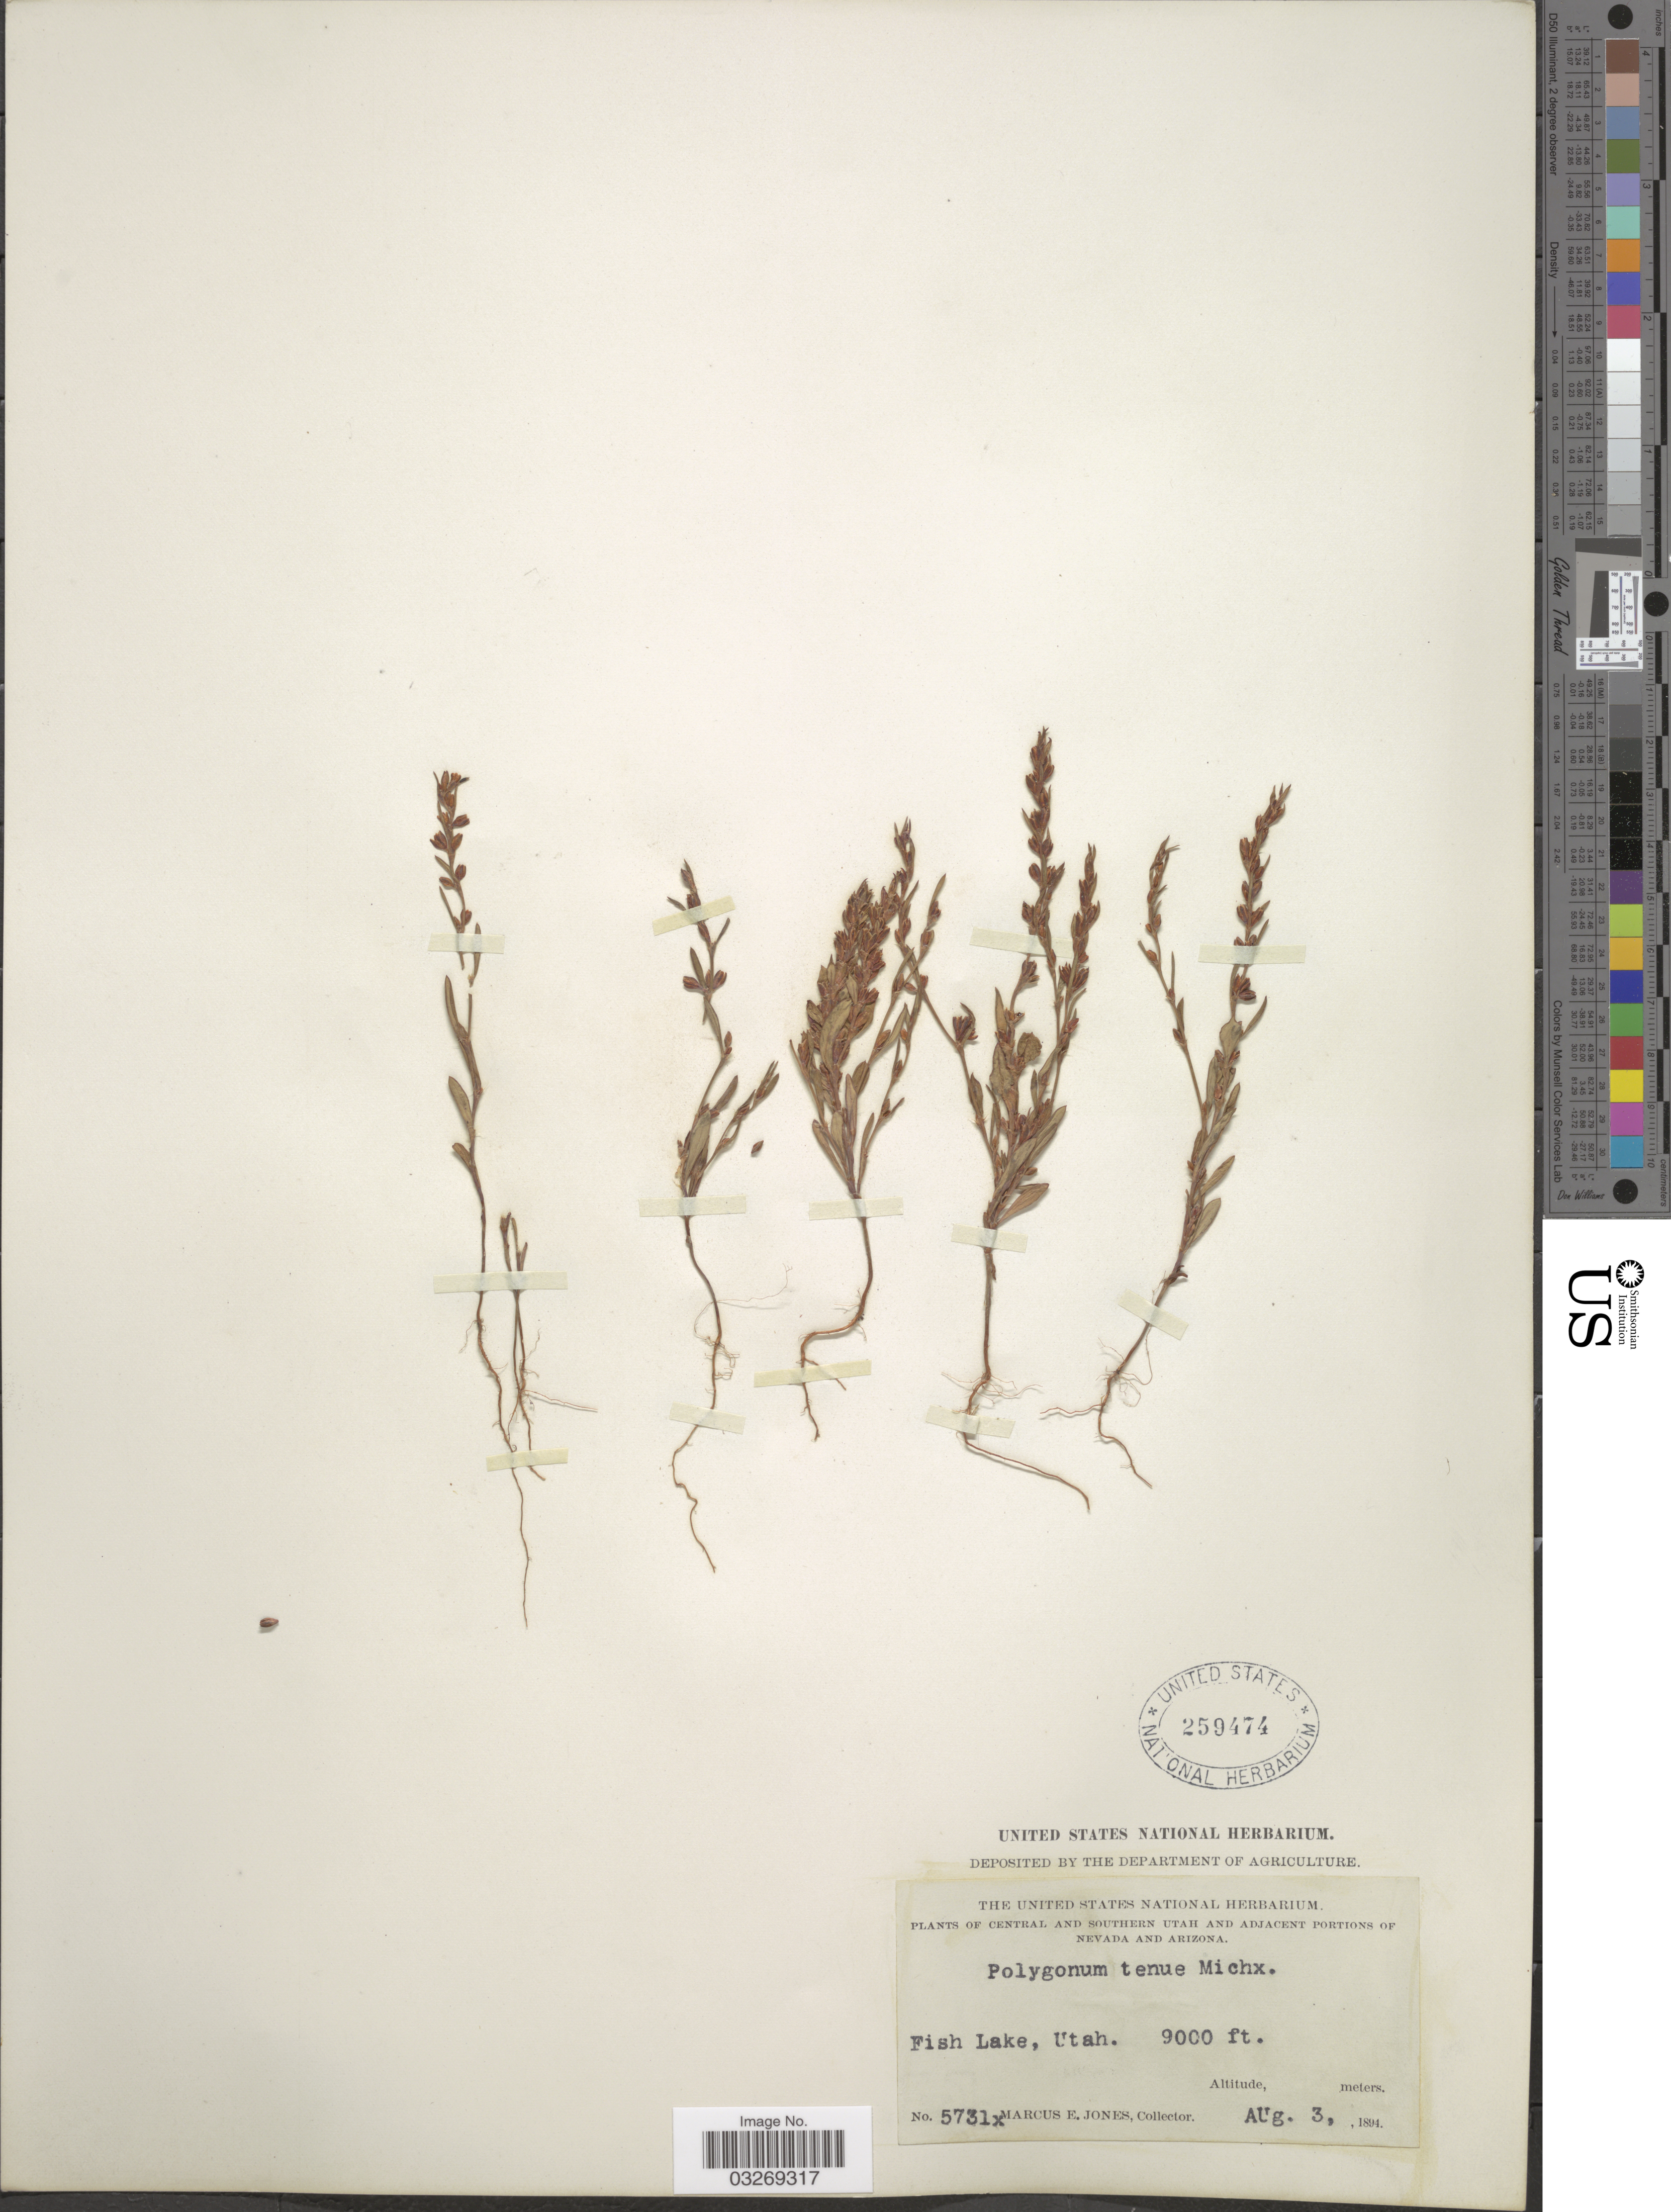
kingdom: Plantae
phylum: Tracheophyta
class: Magnoliopsida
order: Caryophyllales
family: Polygonaceae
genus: Polygonum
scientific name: Polygonum douglasii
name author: Greene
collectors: M. E. Jones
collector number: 5731x*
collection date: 1894-08-03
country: United States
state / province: Utah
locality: Central and Southern Utah, Fish Lake.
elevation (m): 2743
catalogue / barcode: US 259474